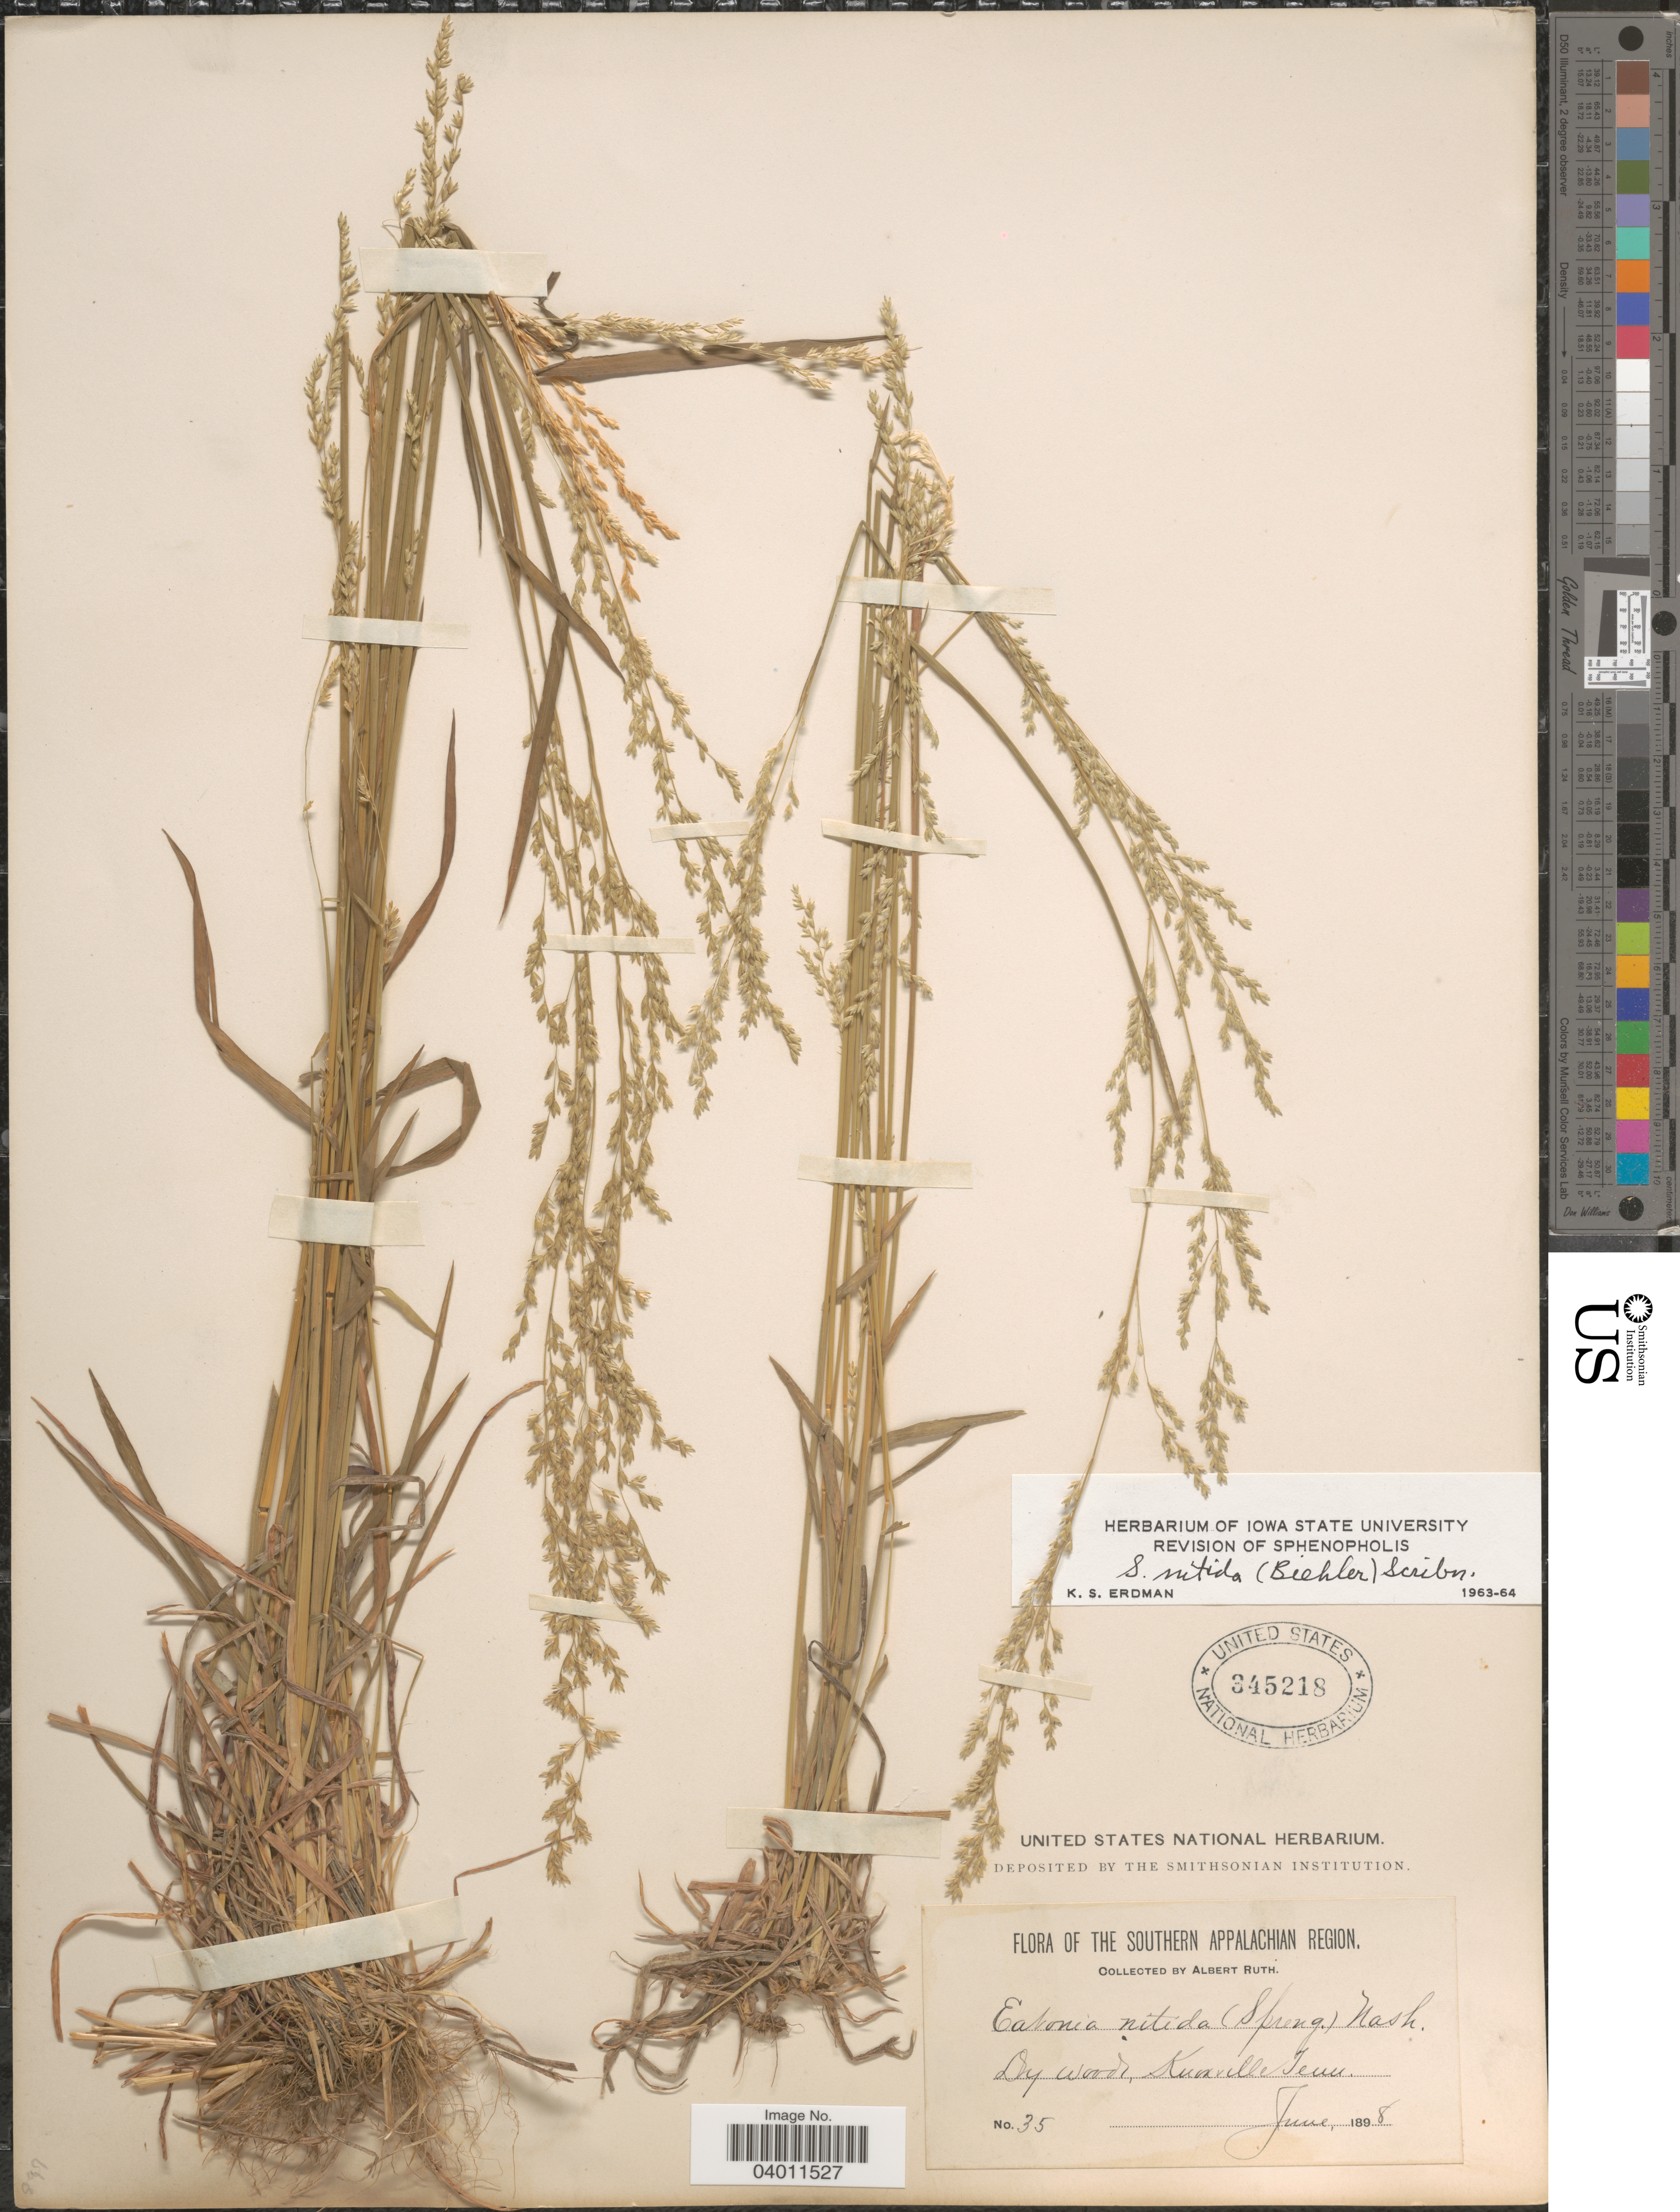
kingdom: Plantae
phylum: Tracheophyta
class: Liliopsida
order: Poales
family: Poaceae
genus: Sphenopholis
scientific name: Sphenopholis nitida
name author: (Biehler) Scribn.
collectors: A. Ruth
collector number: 35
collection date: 1898-06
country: United States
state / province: Tennessee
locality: The Southern Appalachian Region. Dry woods, Knoxville.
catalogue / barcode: US 345218